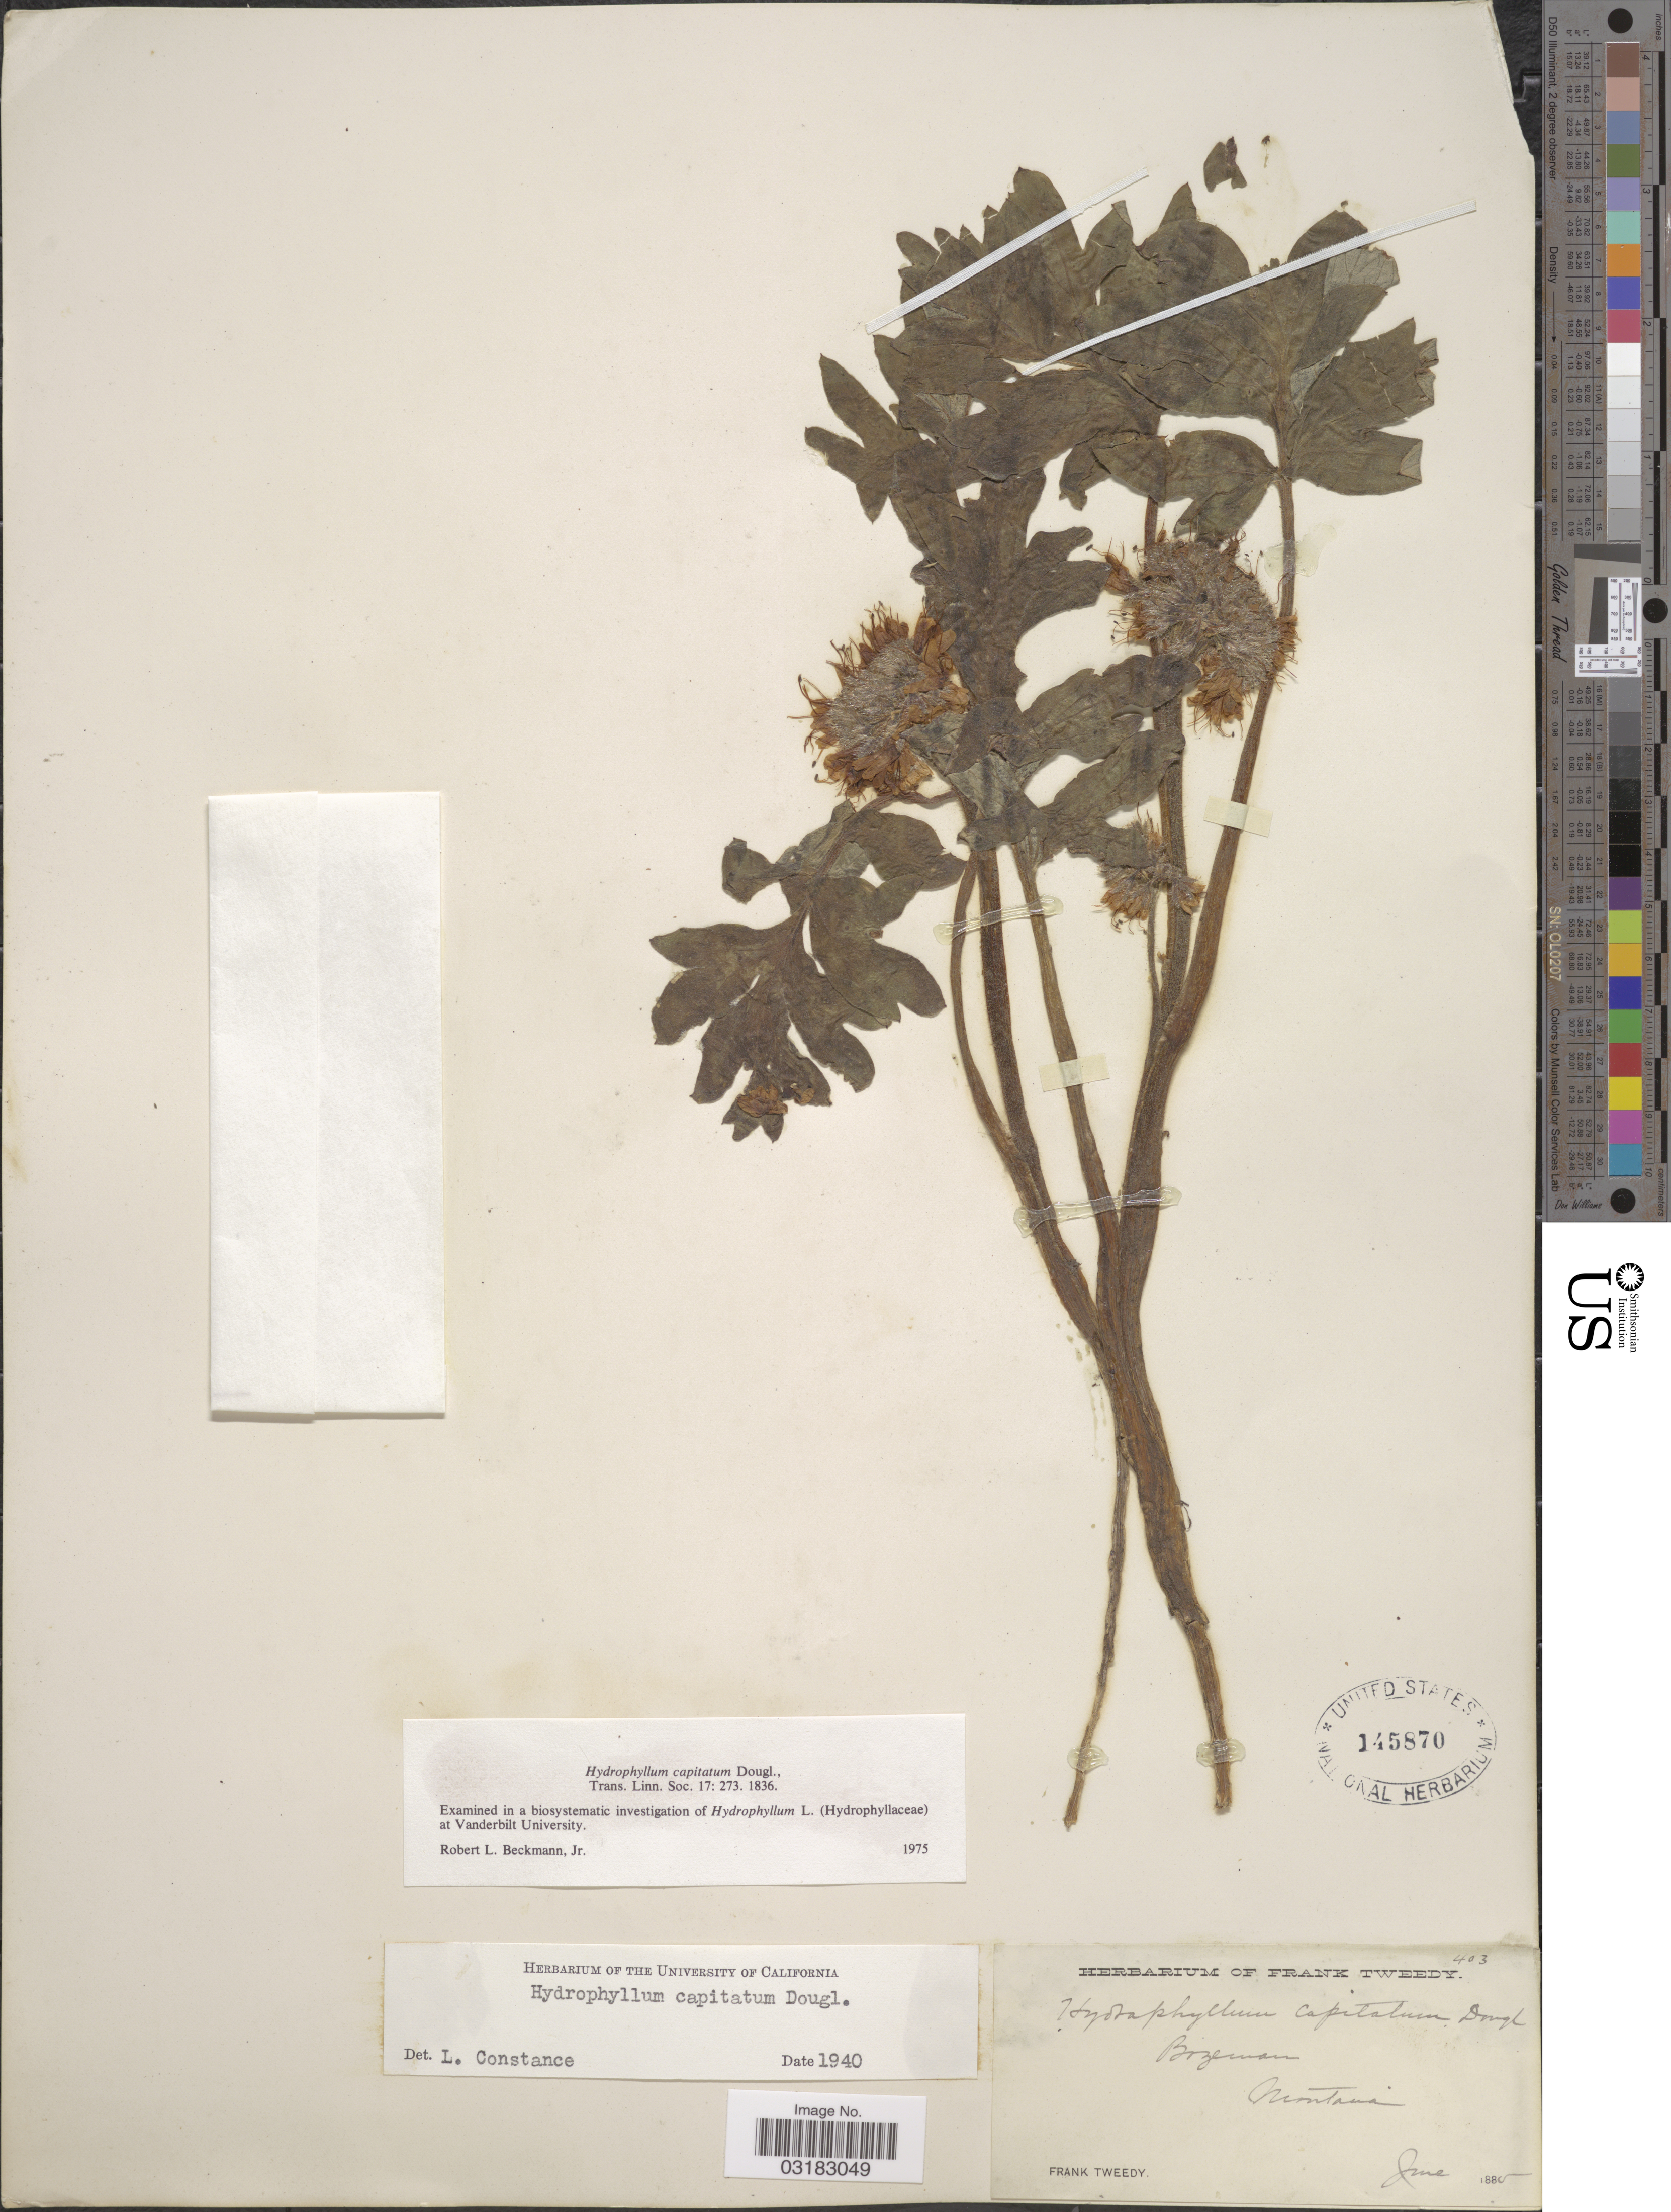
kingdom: Plantae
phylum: Tracheophyta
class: Magnoliopsida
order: Boraginales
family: Hydrophyllaceae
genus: Hydrophyllum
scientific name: Hydrophyllum capitatum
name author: Douglas ex Benth.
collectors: F. Tweedy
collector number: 403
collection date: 1880-06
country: United States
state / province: Montana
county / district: Gallatin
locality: Bozeman.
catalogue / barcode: US 145870